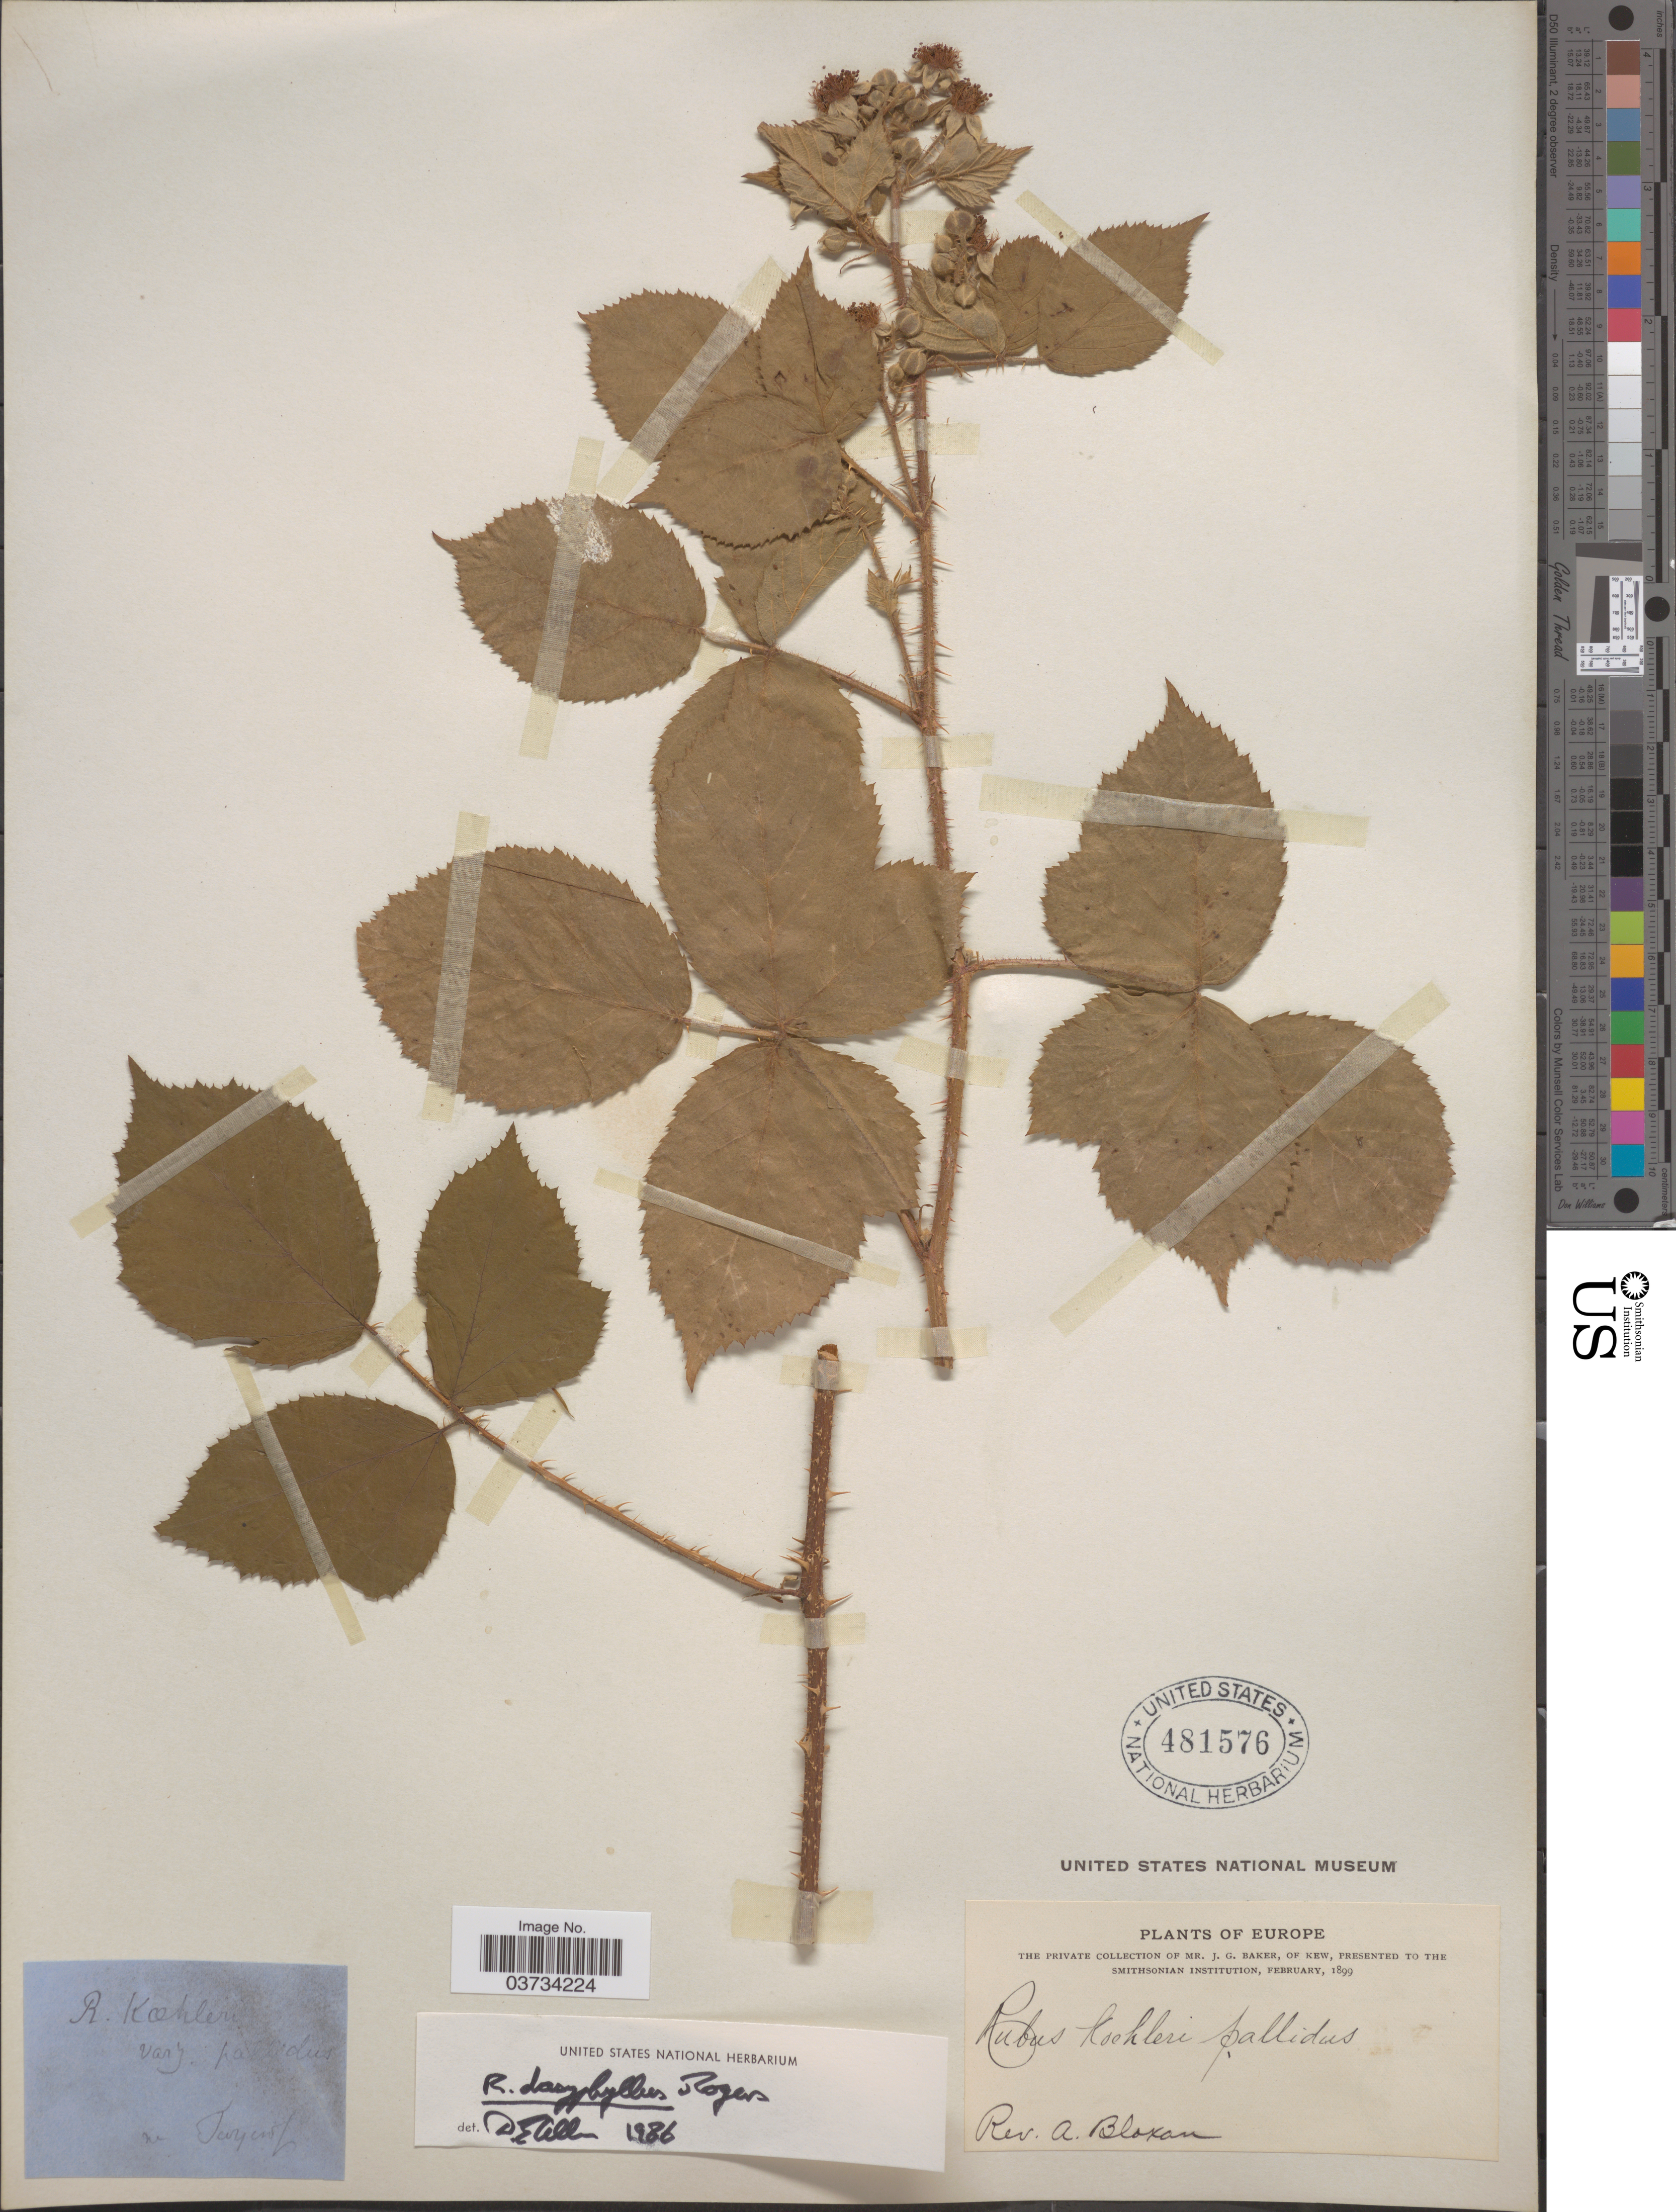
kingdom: Plantae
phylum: Tracheophyta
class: Magnoliopsida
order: Rosales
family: Rosaceae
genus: Rubus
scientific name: Rubus dasyphyllus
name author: (W.M. Rogers) E.S. Marshall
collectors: A. Bloxam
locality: Europe.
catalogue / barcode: US 481576